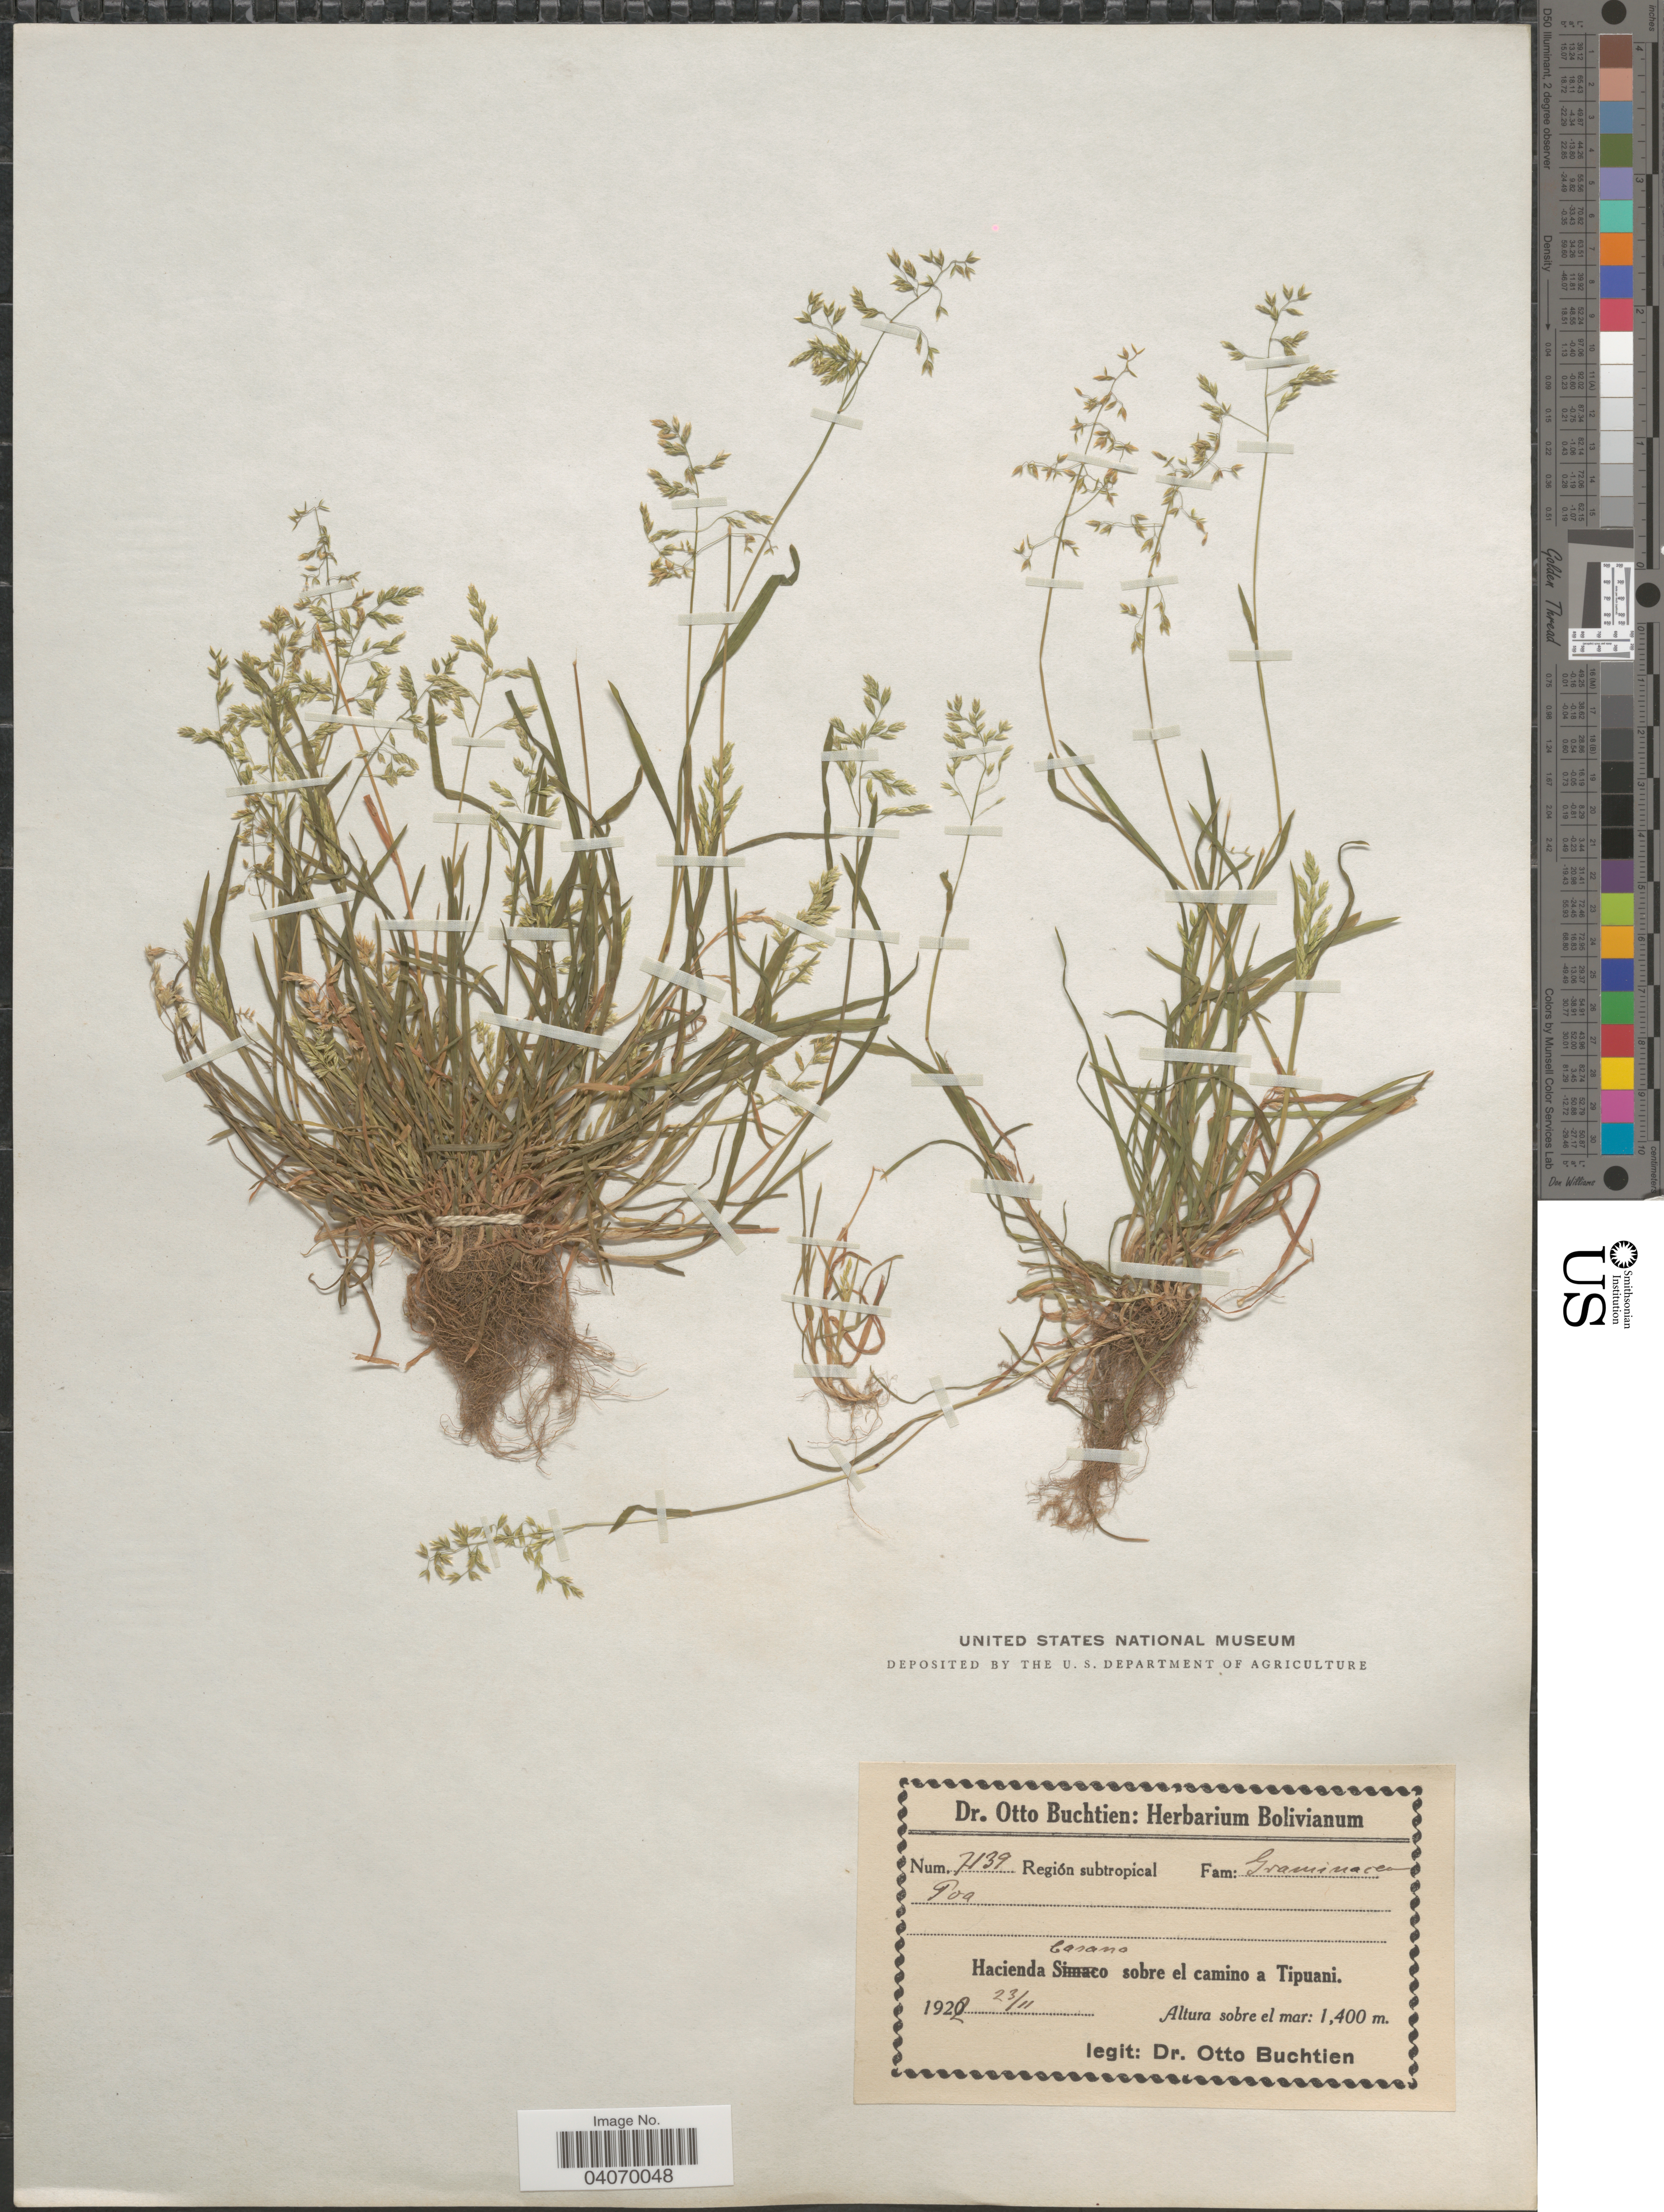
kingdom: Plantae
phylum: Tracheophyta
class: Liliopsida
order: Poales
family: Poaceae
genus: Poa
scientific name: Poa annua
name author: L.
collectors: O. Buchtien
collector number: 7139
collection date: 1922-11-23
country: Bolivia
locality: Región subtropical. Hacienda Carana sobre el camino a Tipuani.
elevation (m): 1400